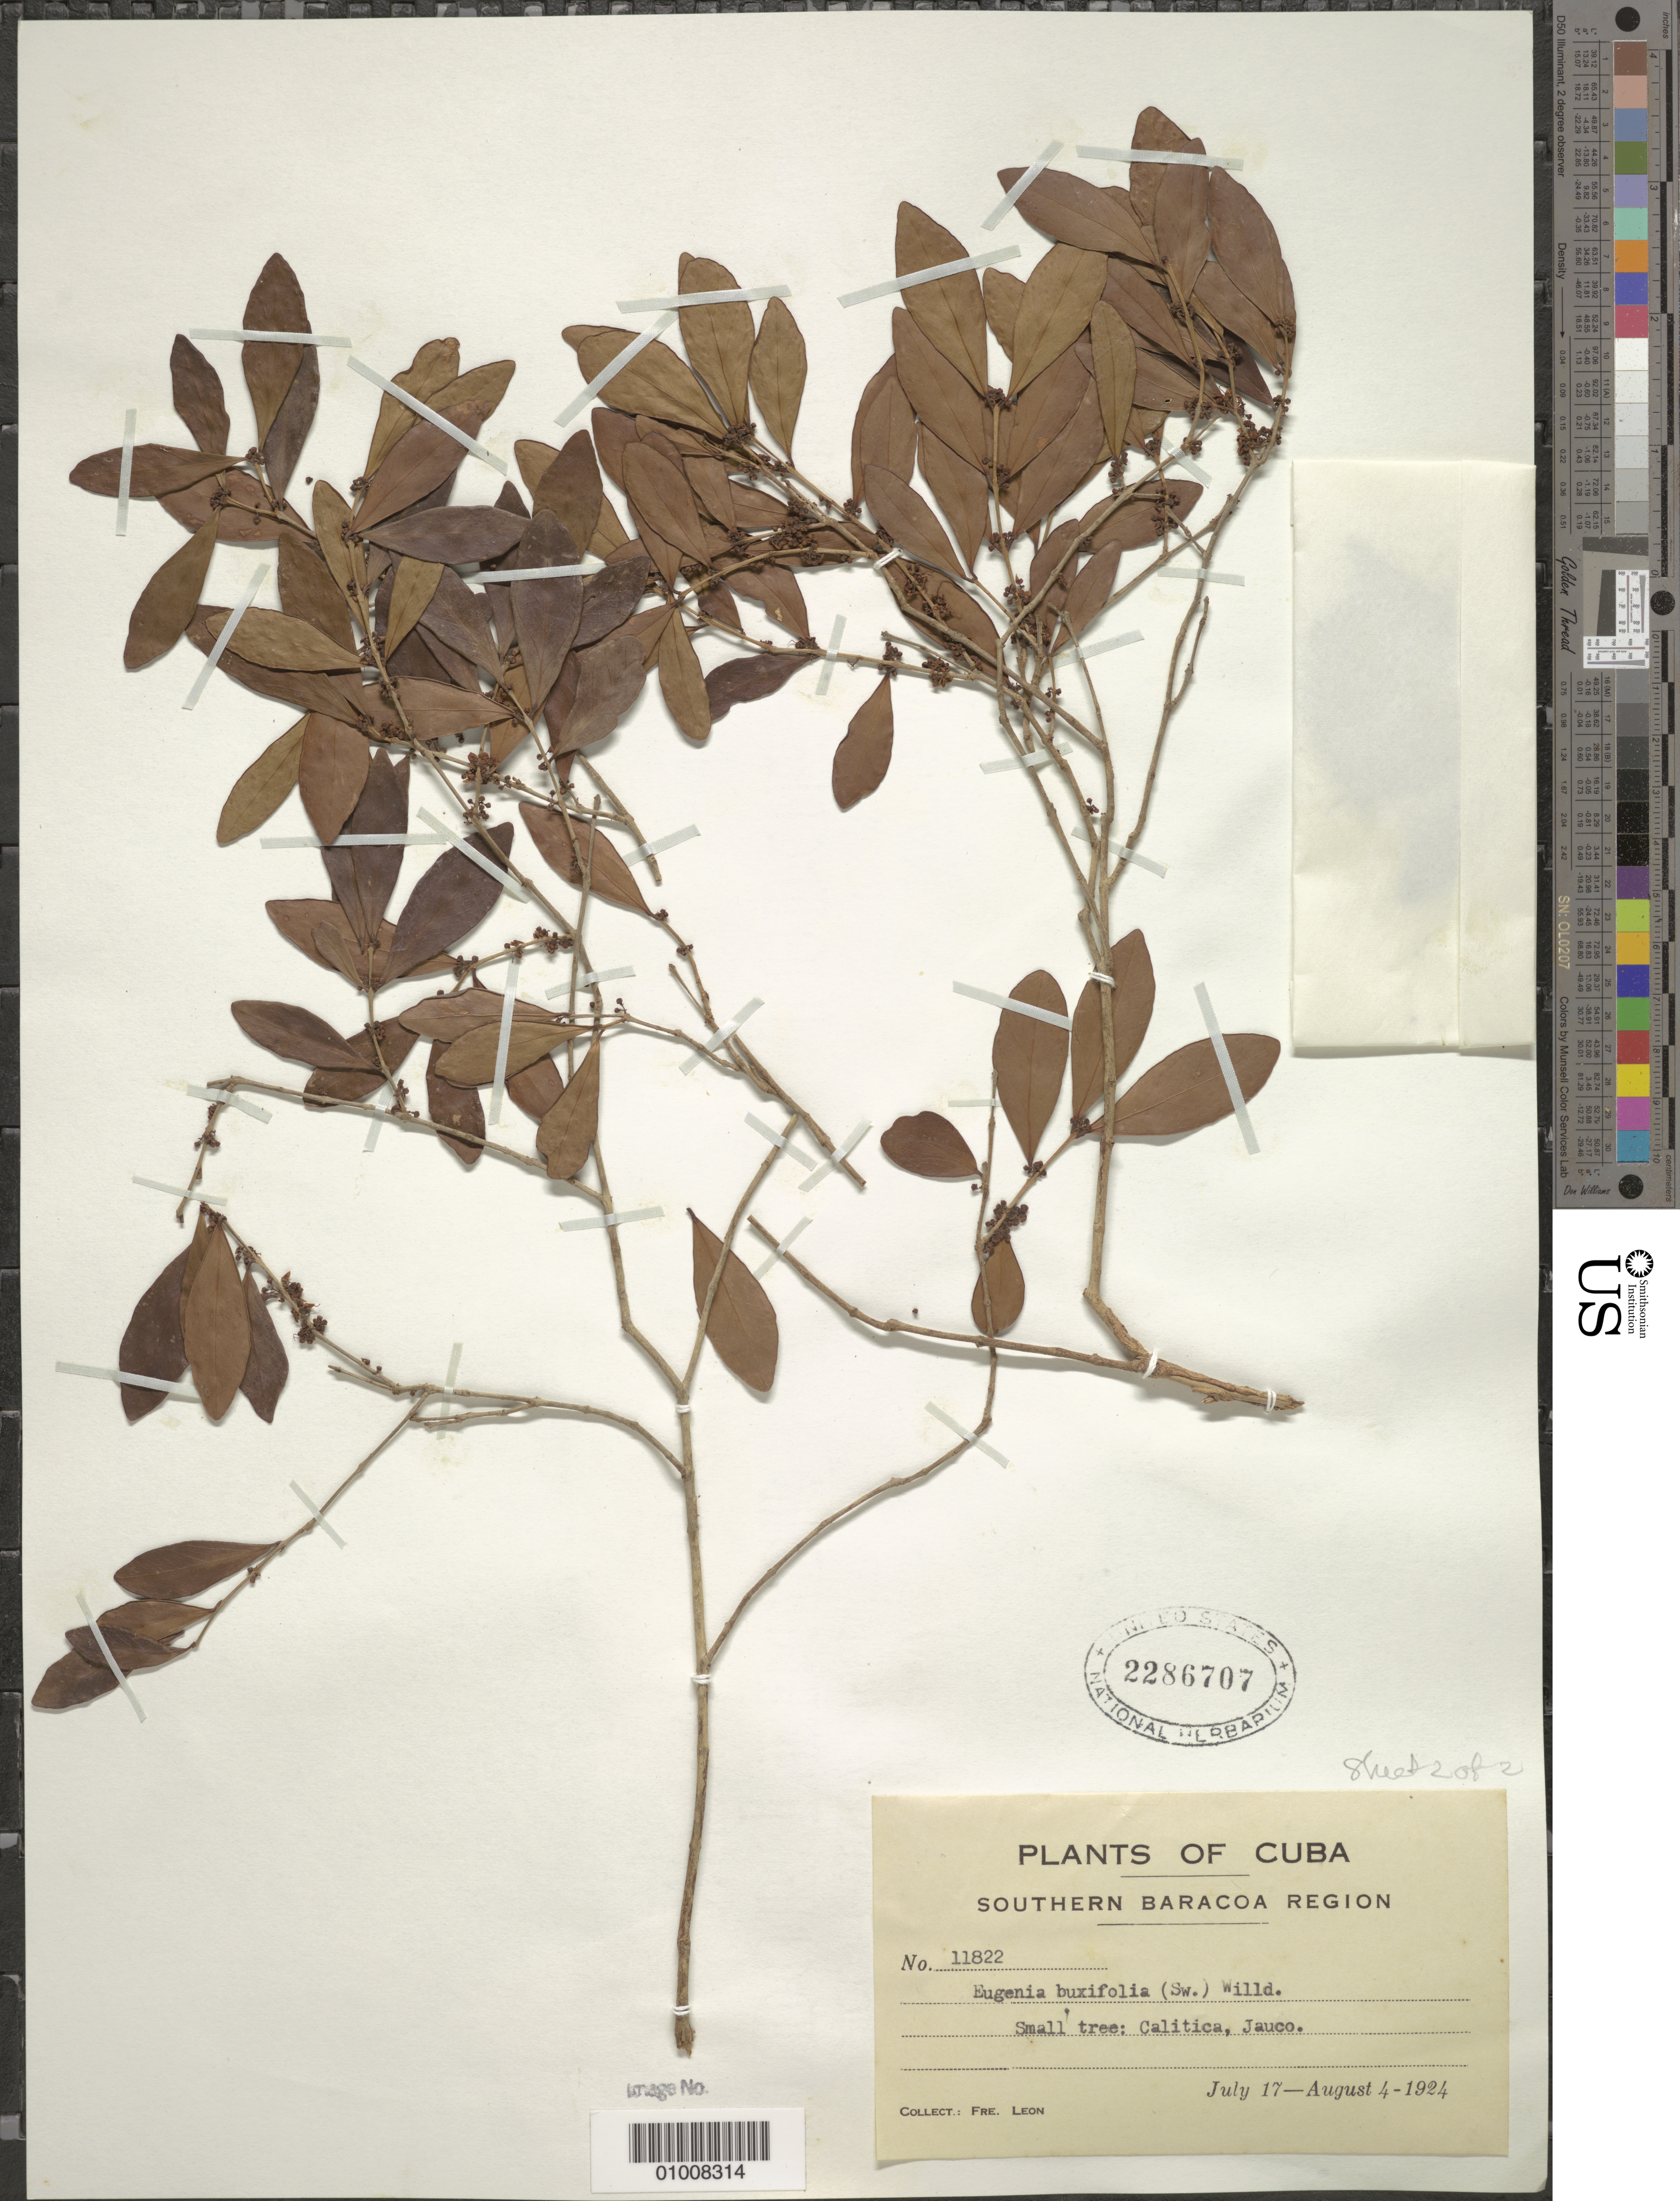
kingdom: Plantae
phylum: Tracheophyta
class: Magnoliopsida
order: Myrtales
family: Myrtaceae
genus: Eugenia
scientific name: Eugenia foetida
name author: Pers.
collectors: Bro. León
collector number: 11822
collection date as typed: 17 Jul 1924 to 04 Aug 1924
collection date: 1924-07-17/1924-08-04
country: Cuba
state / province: Guantánamo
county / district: Baracoa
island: Cuba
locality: Southern Baracoa region Calitica, Jauco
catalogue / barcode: US 2286707